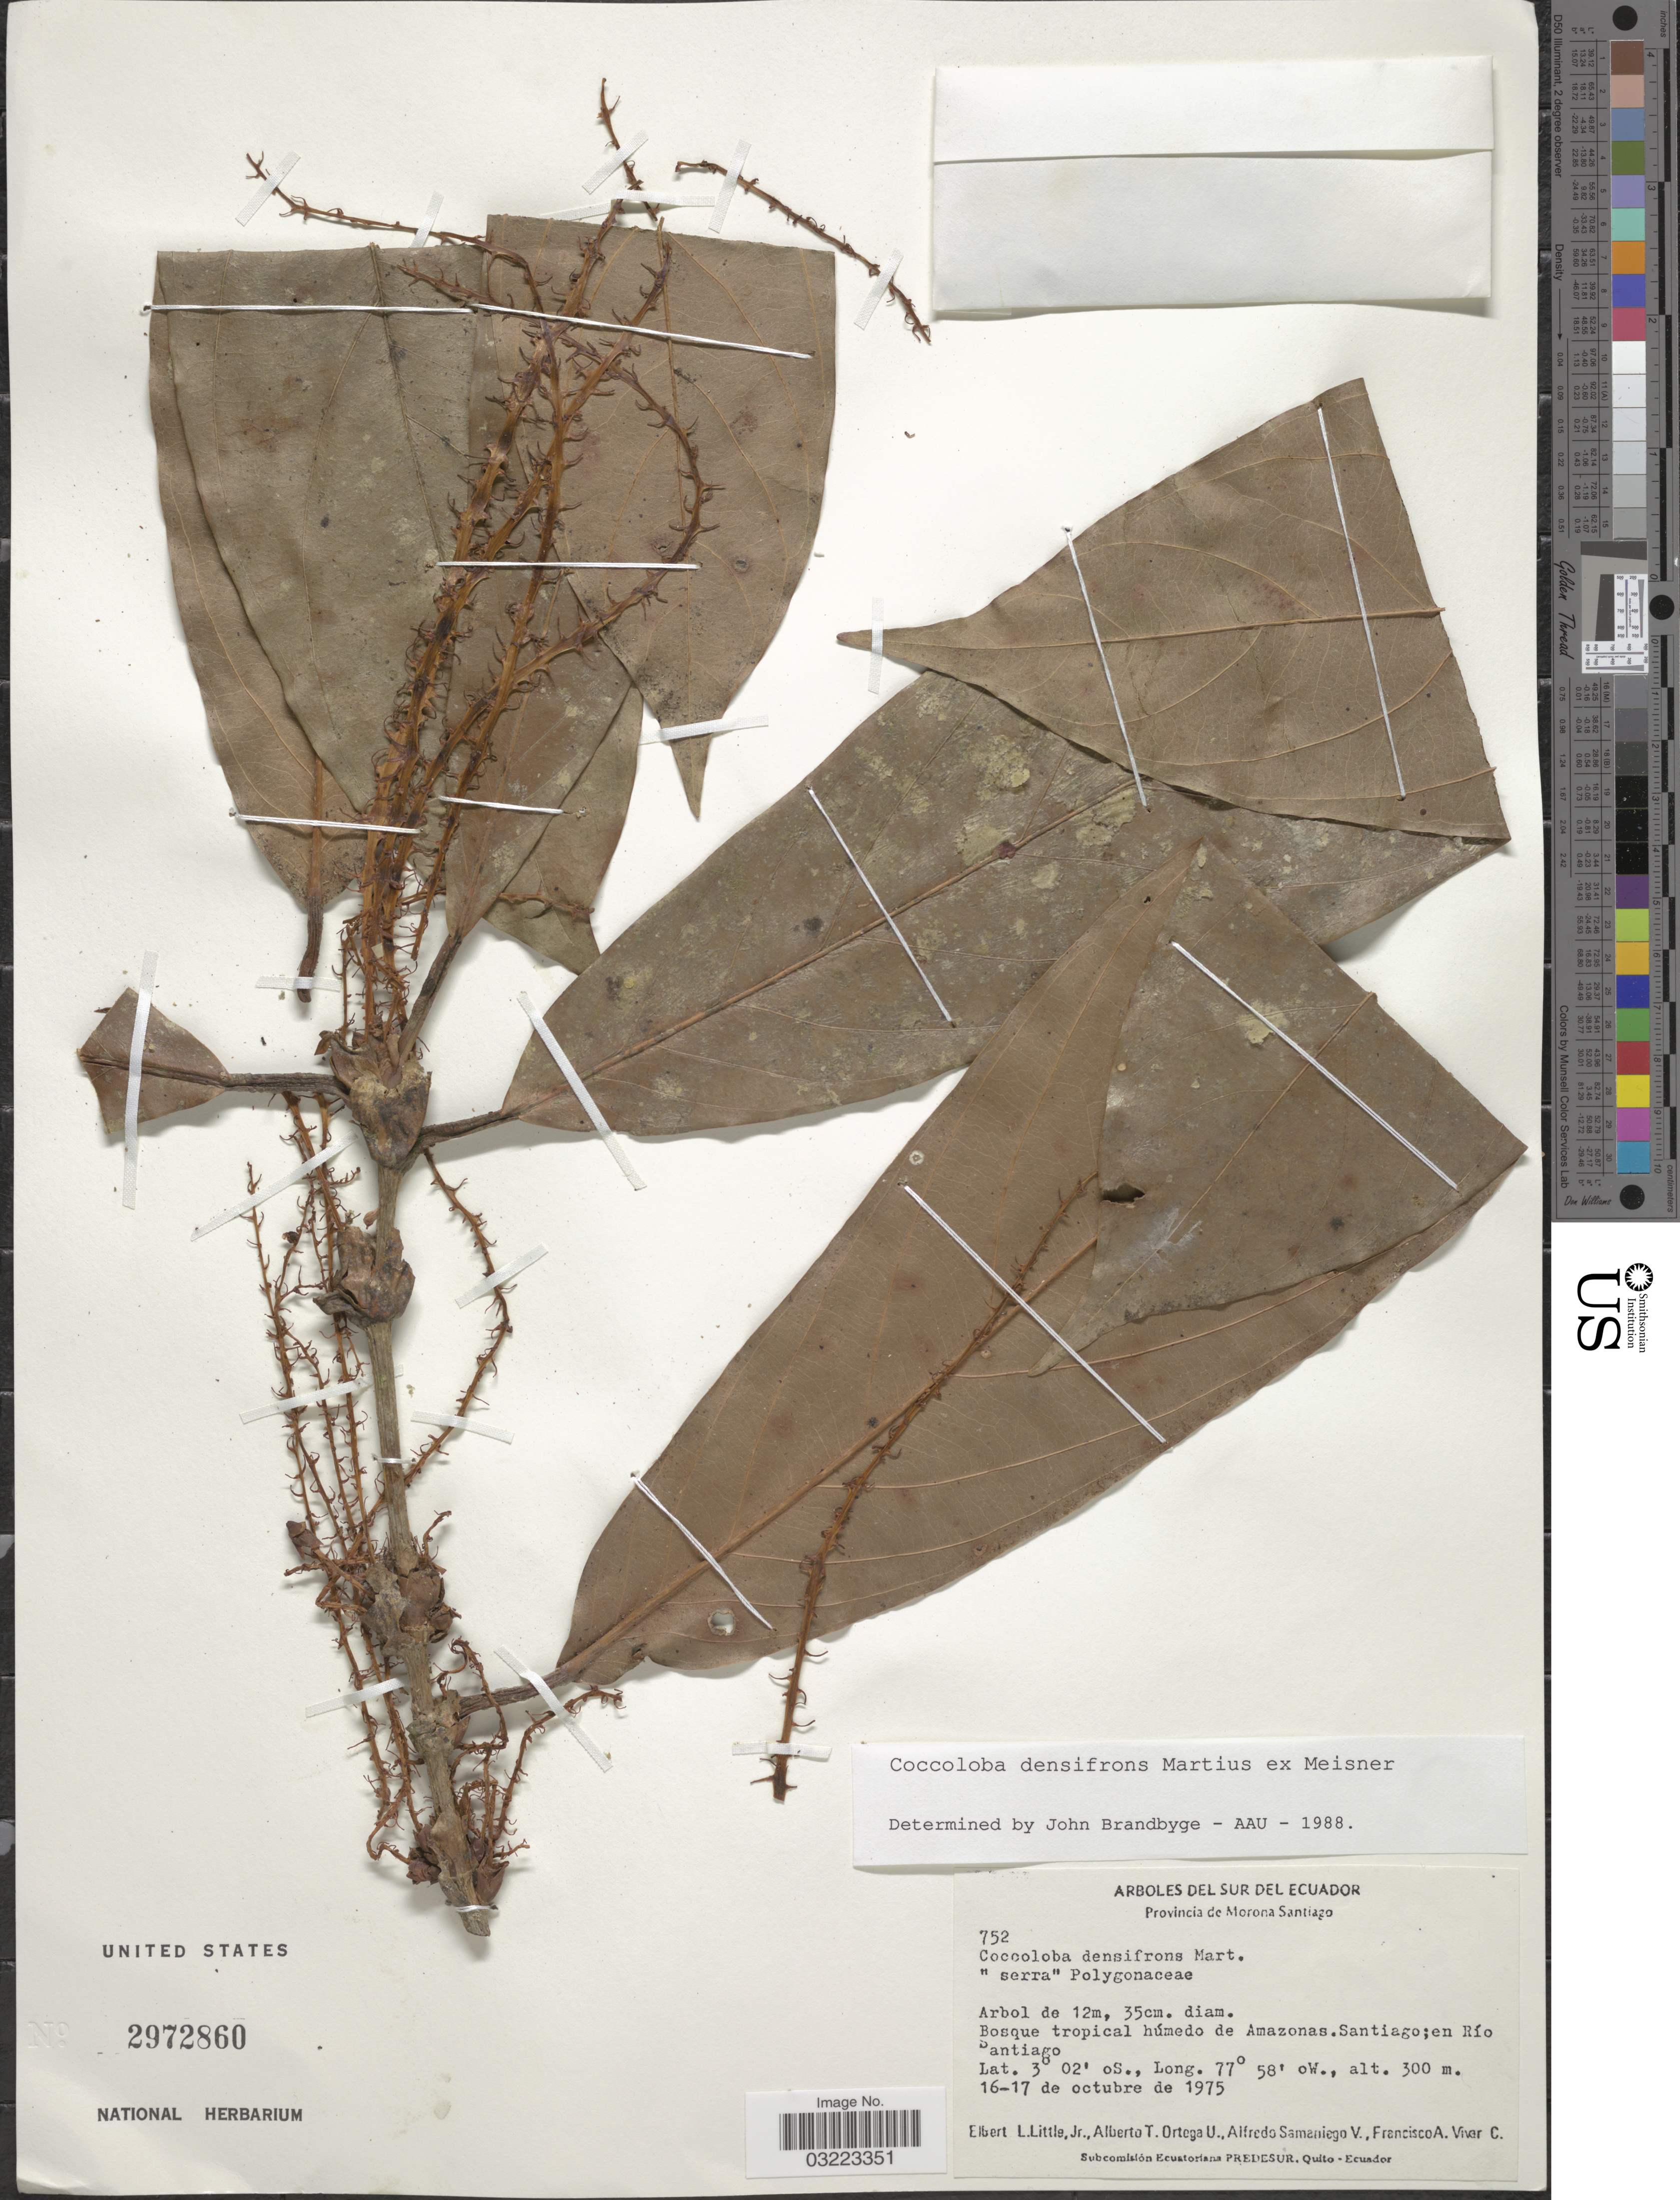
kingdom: Plantae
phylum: Tracheophyta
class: Magnoliopsida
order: Caryophyllales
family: Polygonaceae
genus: Coccoloba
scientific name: Coccoloba densifrons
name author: Mart. ex Meisn.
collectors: E. L. Little, A. T. Ortega U., A. Samaniego & F. A. Vivar C.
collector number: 752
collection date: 1975-10-16/1975-10-17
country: Ecuador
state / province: Morona-Santiago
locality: Sur del Ecuador. Bosque tropical húmedo de Amazonas. Santiago; en Río Santiago.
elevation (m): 300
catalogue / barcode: US 2972860